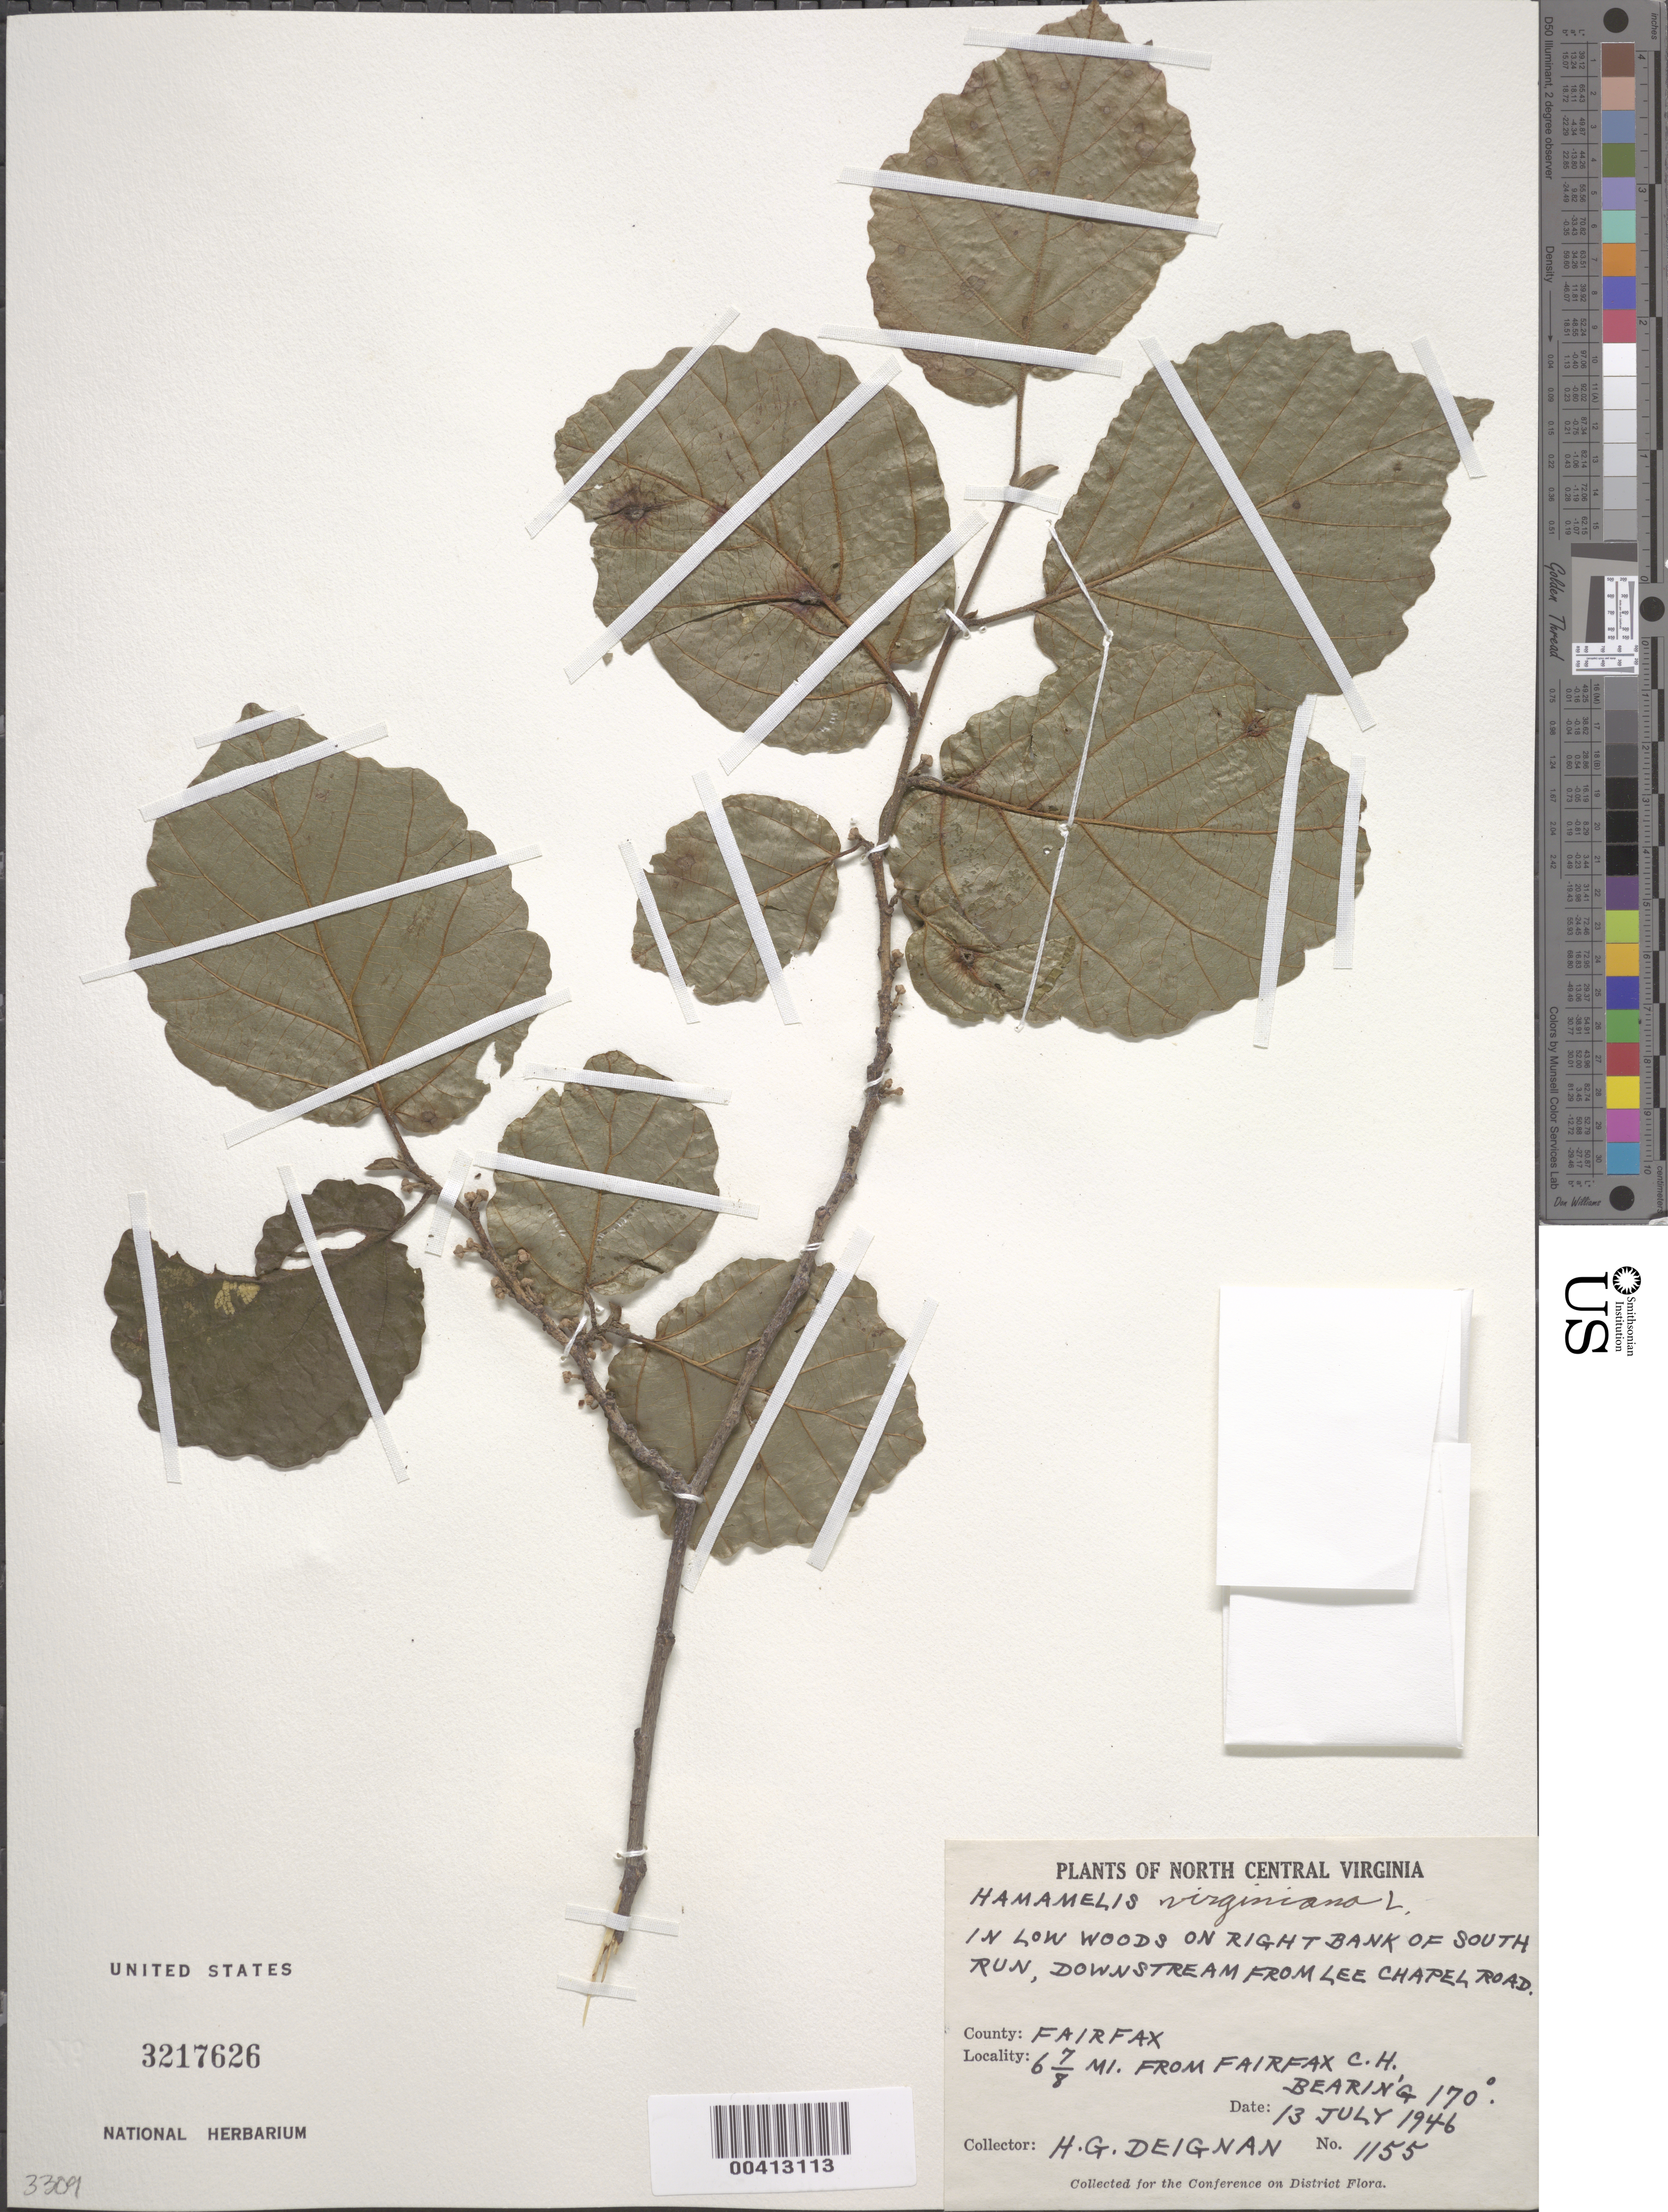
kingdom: Plantae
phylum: Tracheophyta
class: Magnoliopsida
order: Saxifragales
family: Hamamelidaceae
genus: Hamamelis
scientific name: Hamamelis virginiana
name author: L.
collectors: H. Deignan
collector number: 1155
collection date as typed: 13 Jul 1946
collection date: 1946-07-13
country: United States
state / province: Virginia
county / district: Fairfax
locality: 6 7/8 mi. from Fairfax County Courthouse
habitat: In low woods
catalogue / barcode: US 3217626